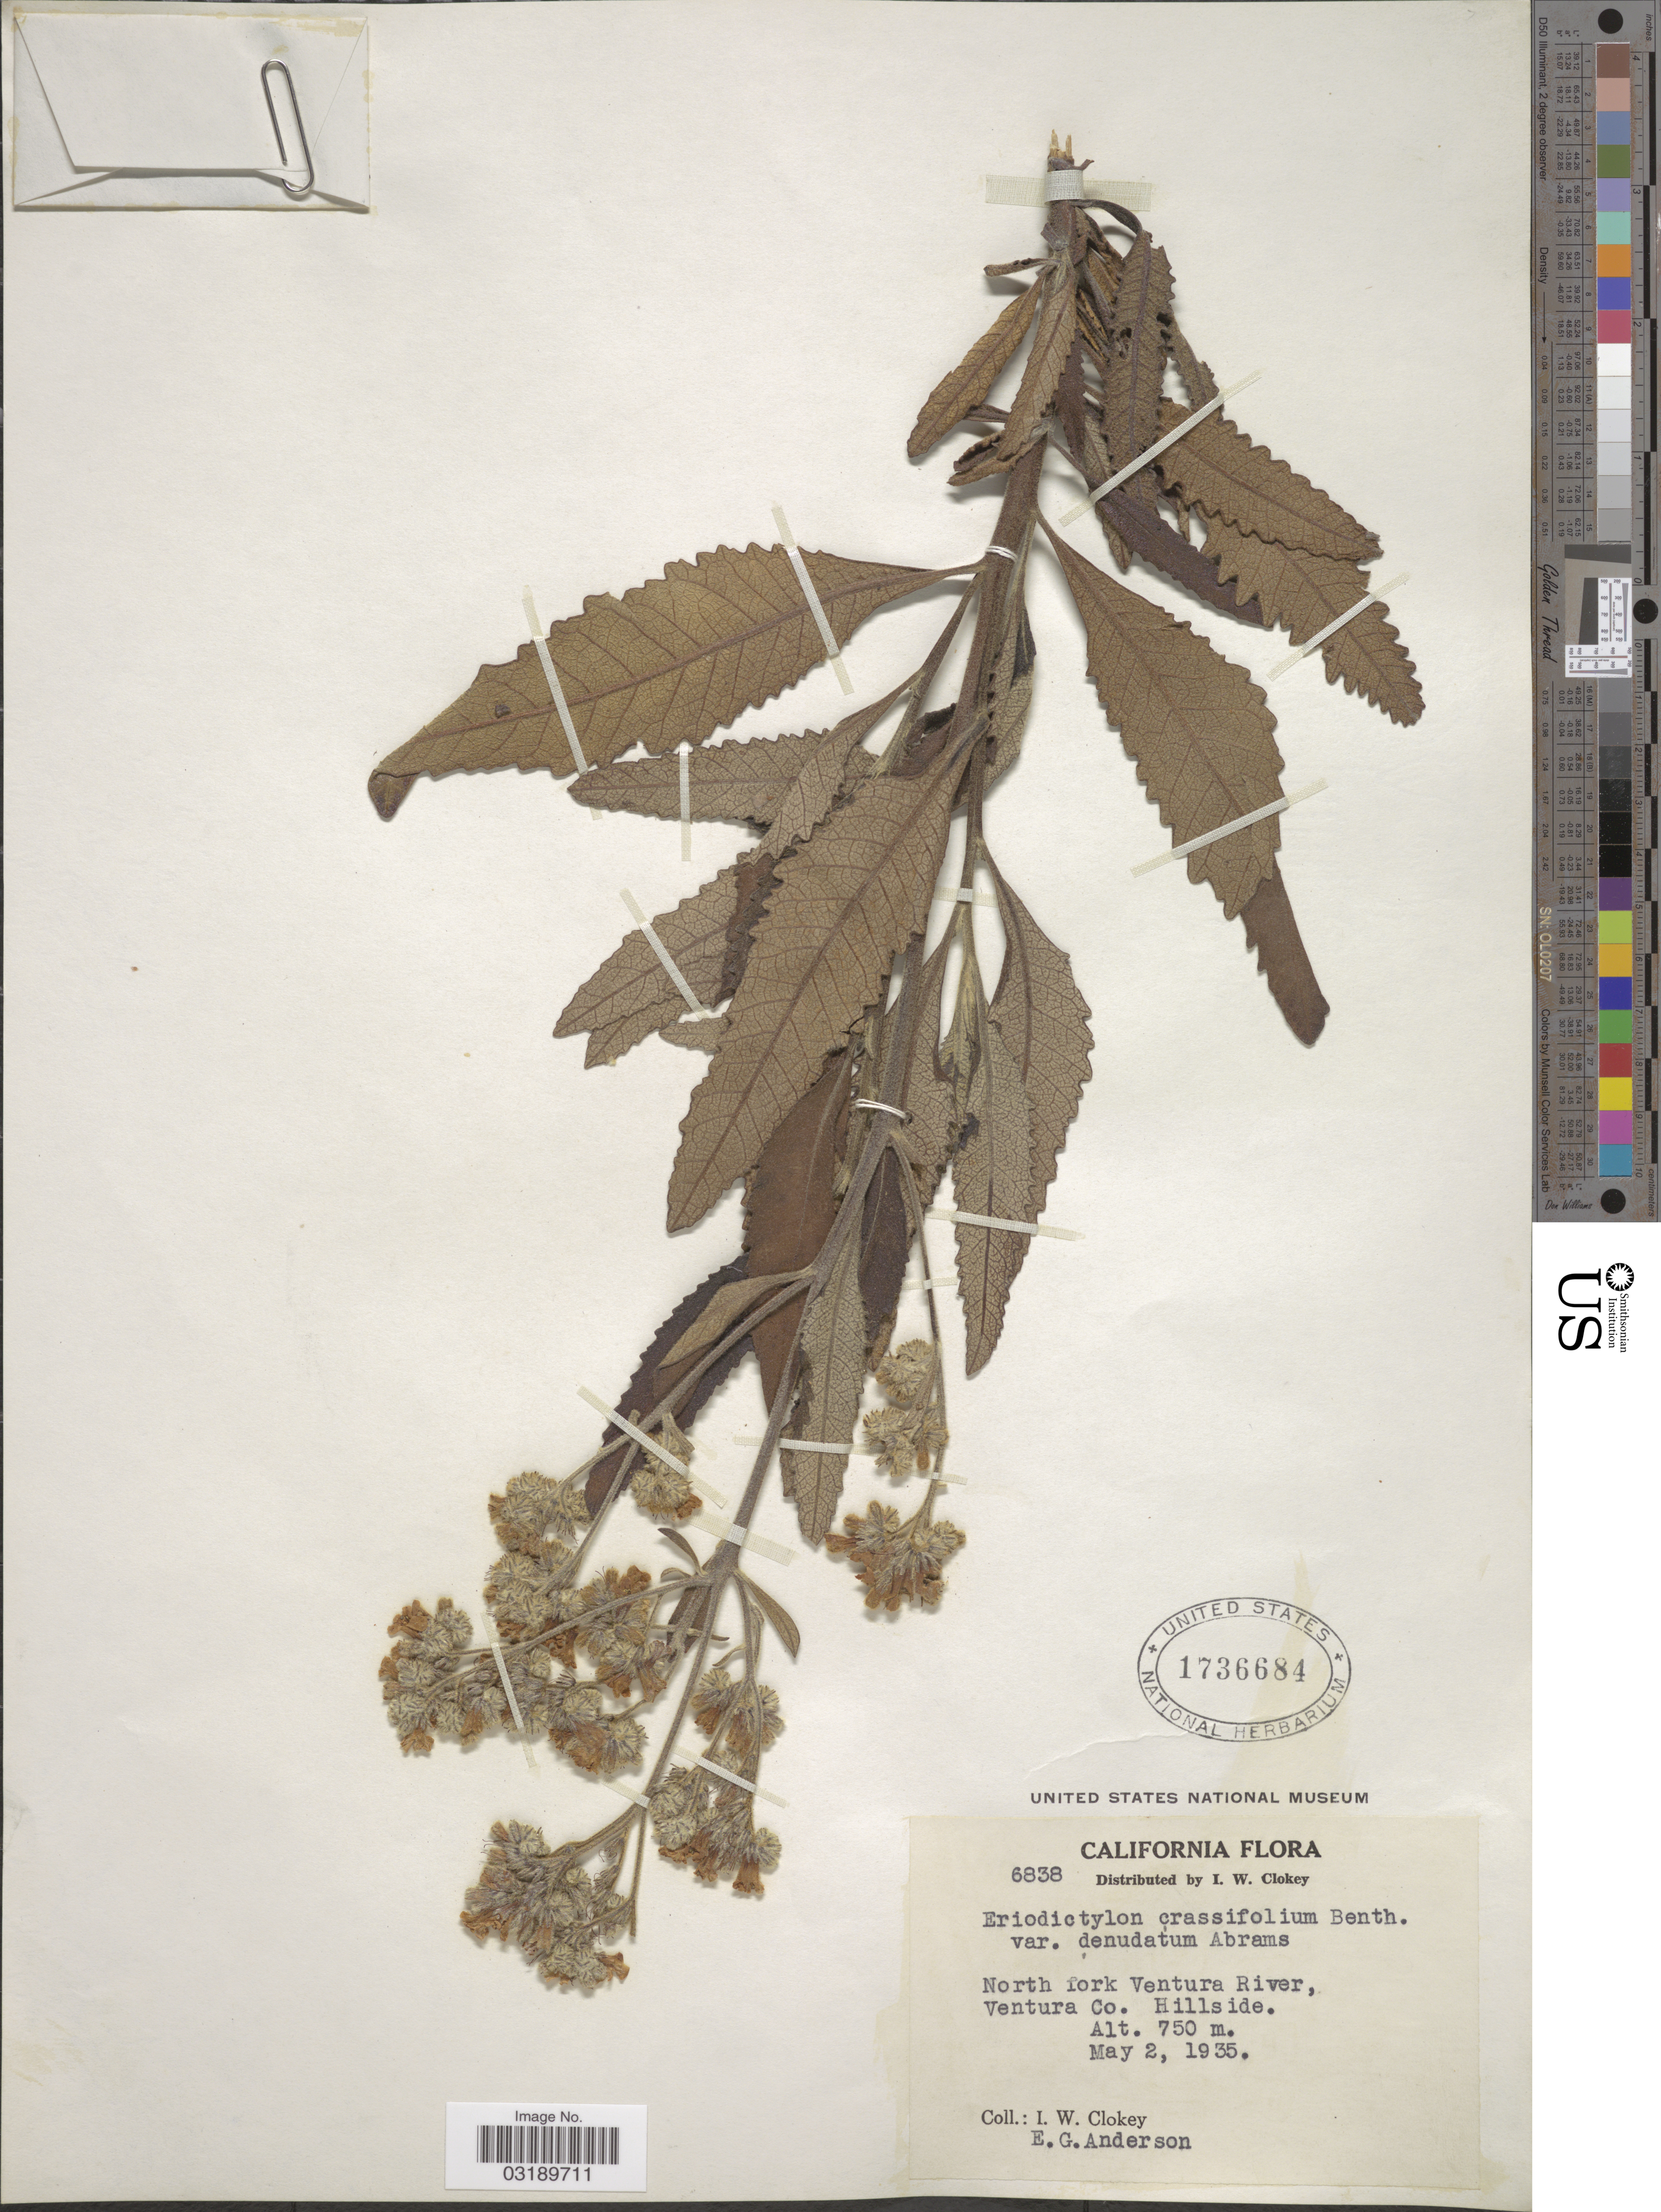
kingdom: Plantae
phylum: Tracheophyta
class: Magnoliopsida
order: Boraginales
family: Namaceae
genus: Eriodictyon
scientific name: Eriodictyon crassifolium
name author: Benth.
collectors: I. W. Clokey & E. G. Anderson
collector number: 6838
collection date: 1935-05-02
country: United States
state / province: California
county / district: Ventura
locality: North fork Ventura River, Ventura Co. Hillside.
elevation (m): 750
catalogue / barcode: US 1736684